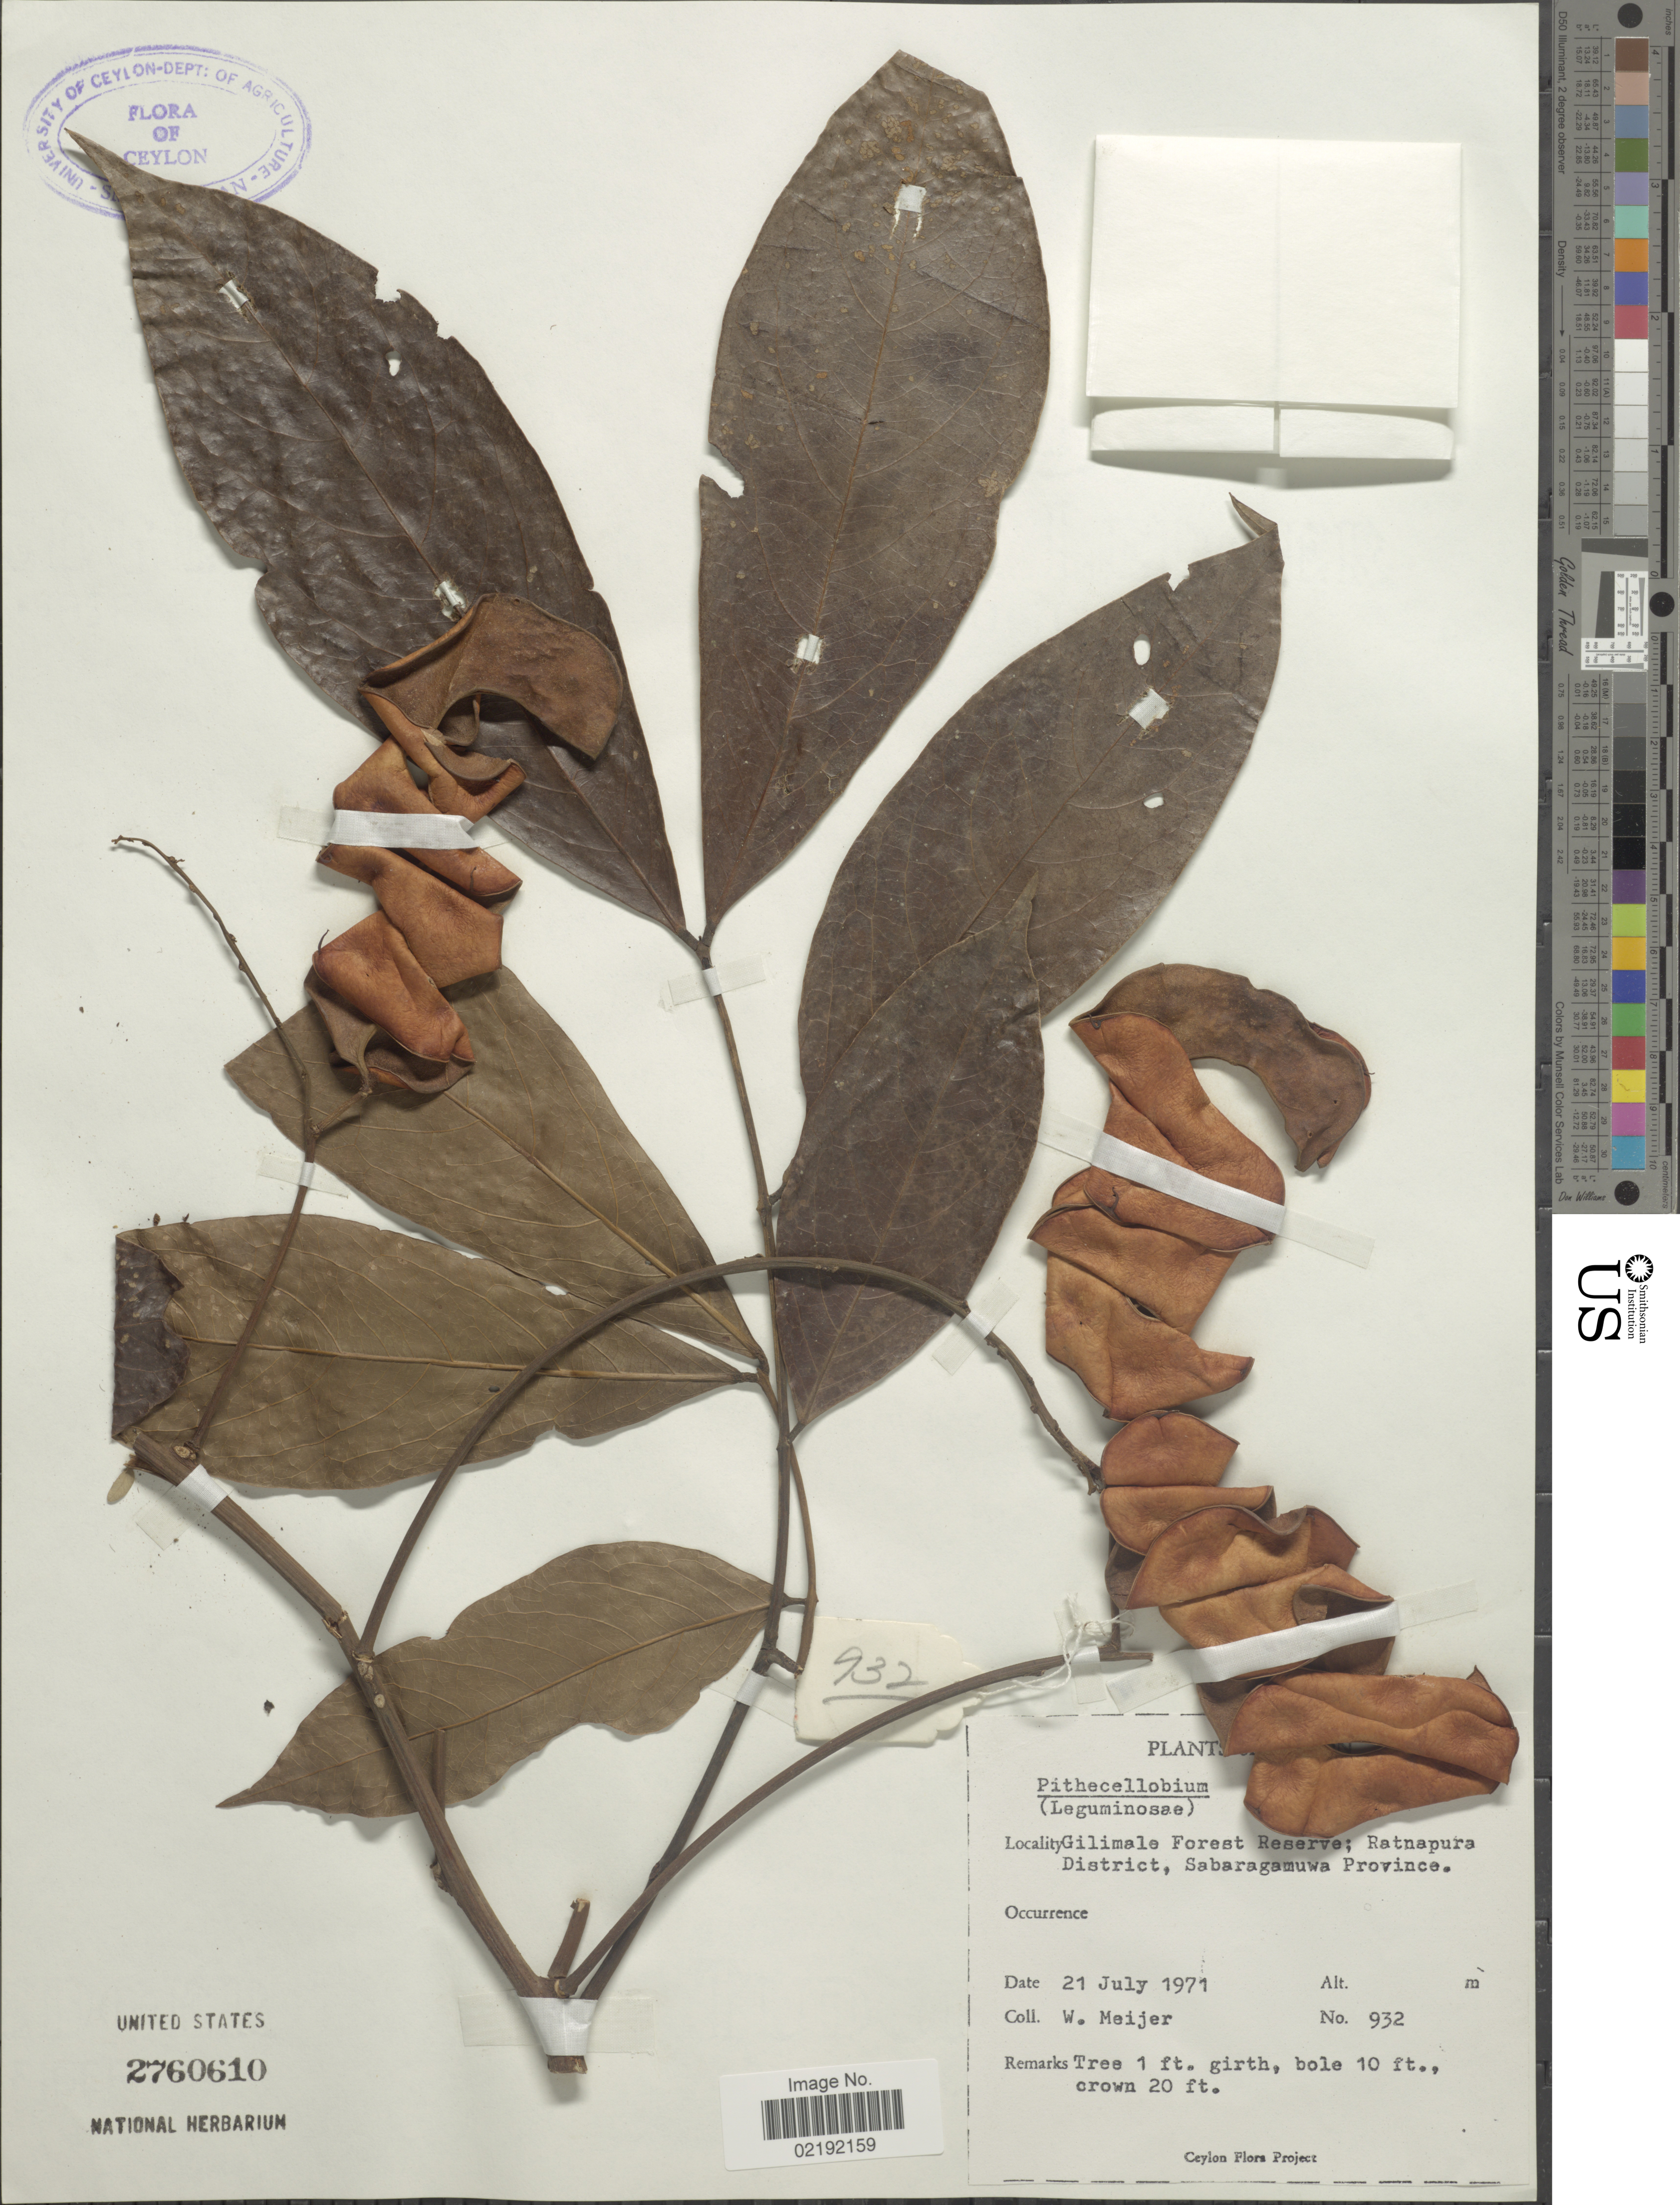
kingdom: Plantae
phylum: Tracheophyta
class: Magnoliopsida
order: Fabales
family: Fabaceae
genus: Pithecellobium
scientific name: Pithecellobium sp.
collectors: W. Meijer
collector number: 932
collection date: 1971-07-21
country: Sri Lanka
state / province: Sabaragamuwa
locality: Gilimale Forest Reserve; Ratnapura District, Sabaragamuwa Province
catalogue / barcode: US 2760610